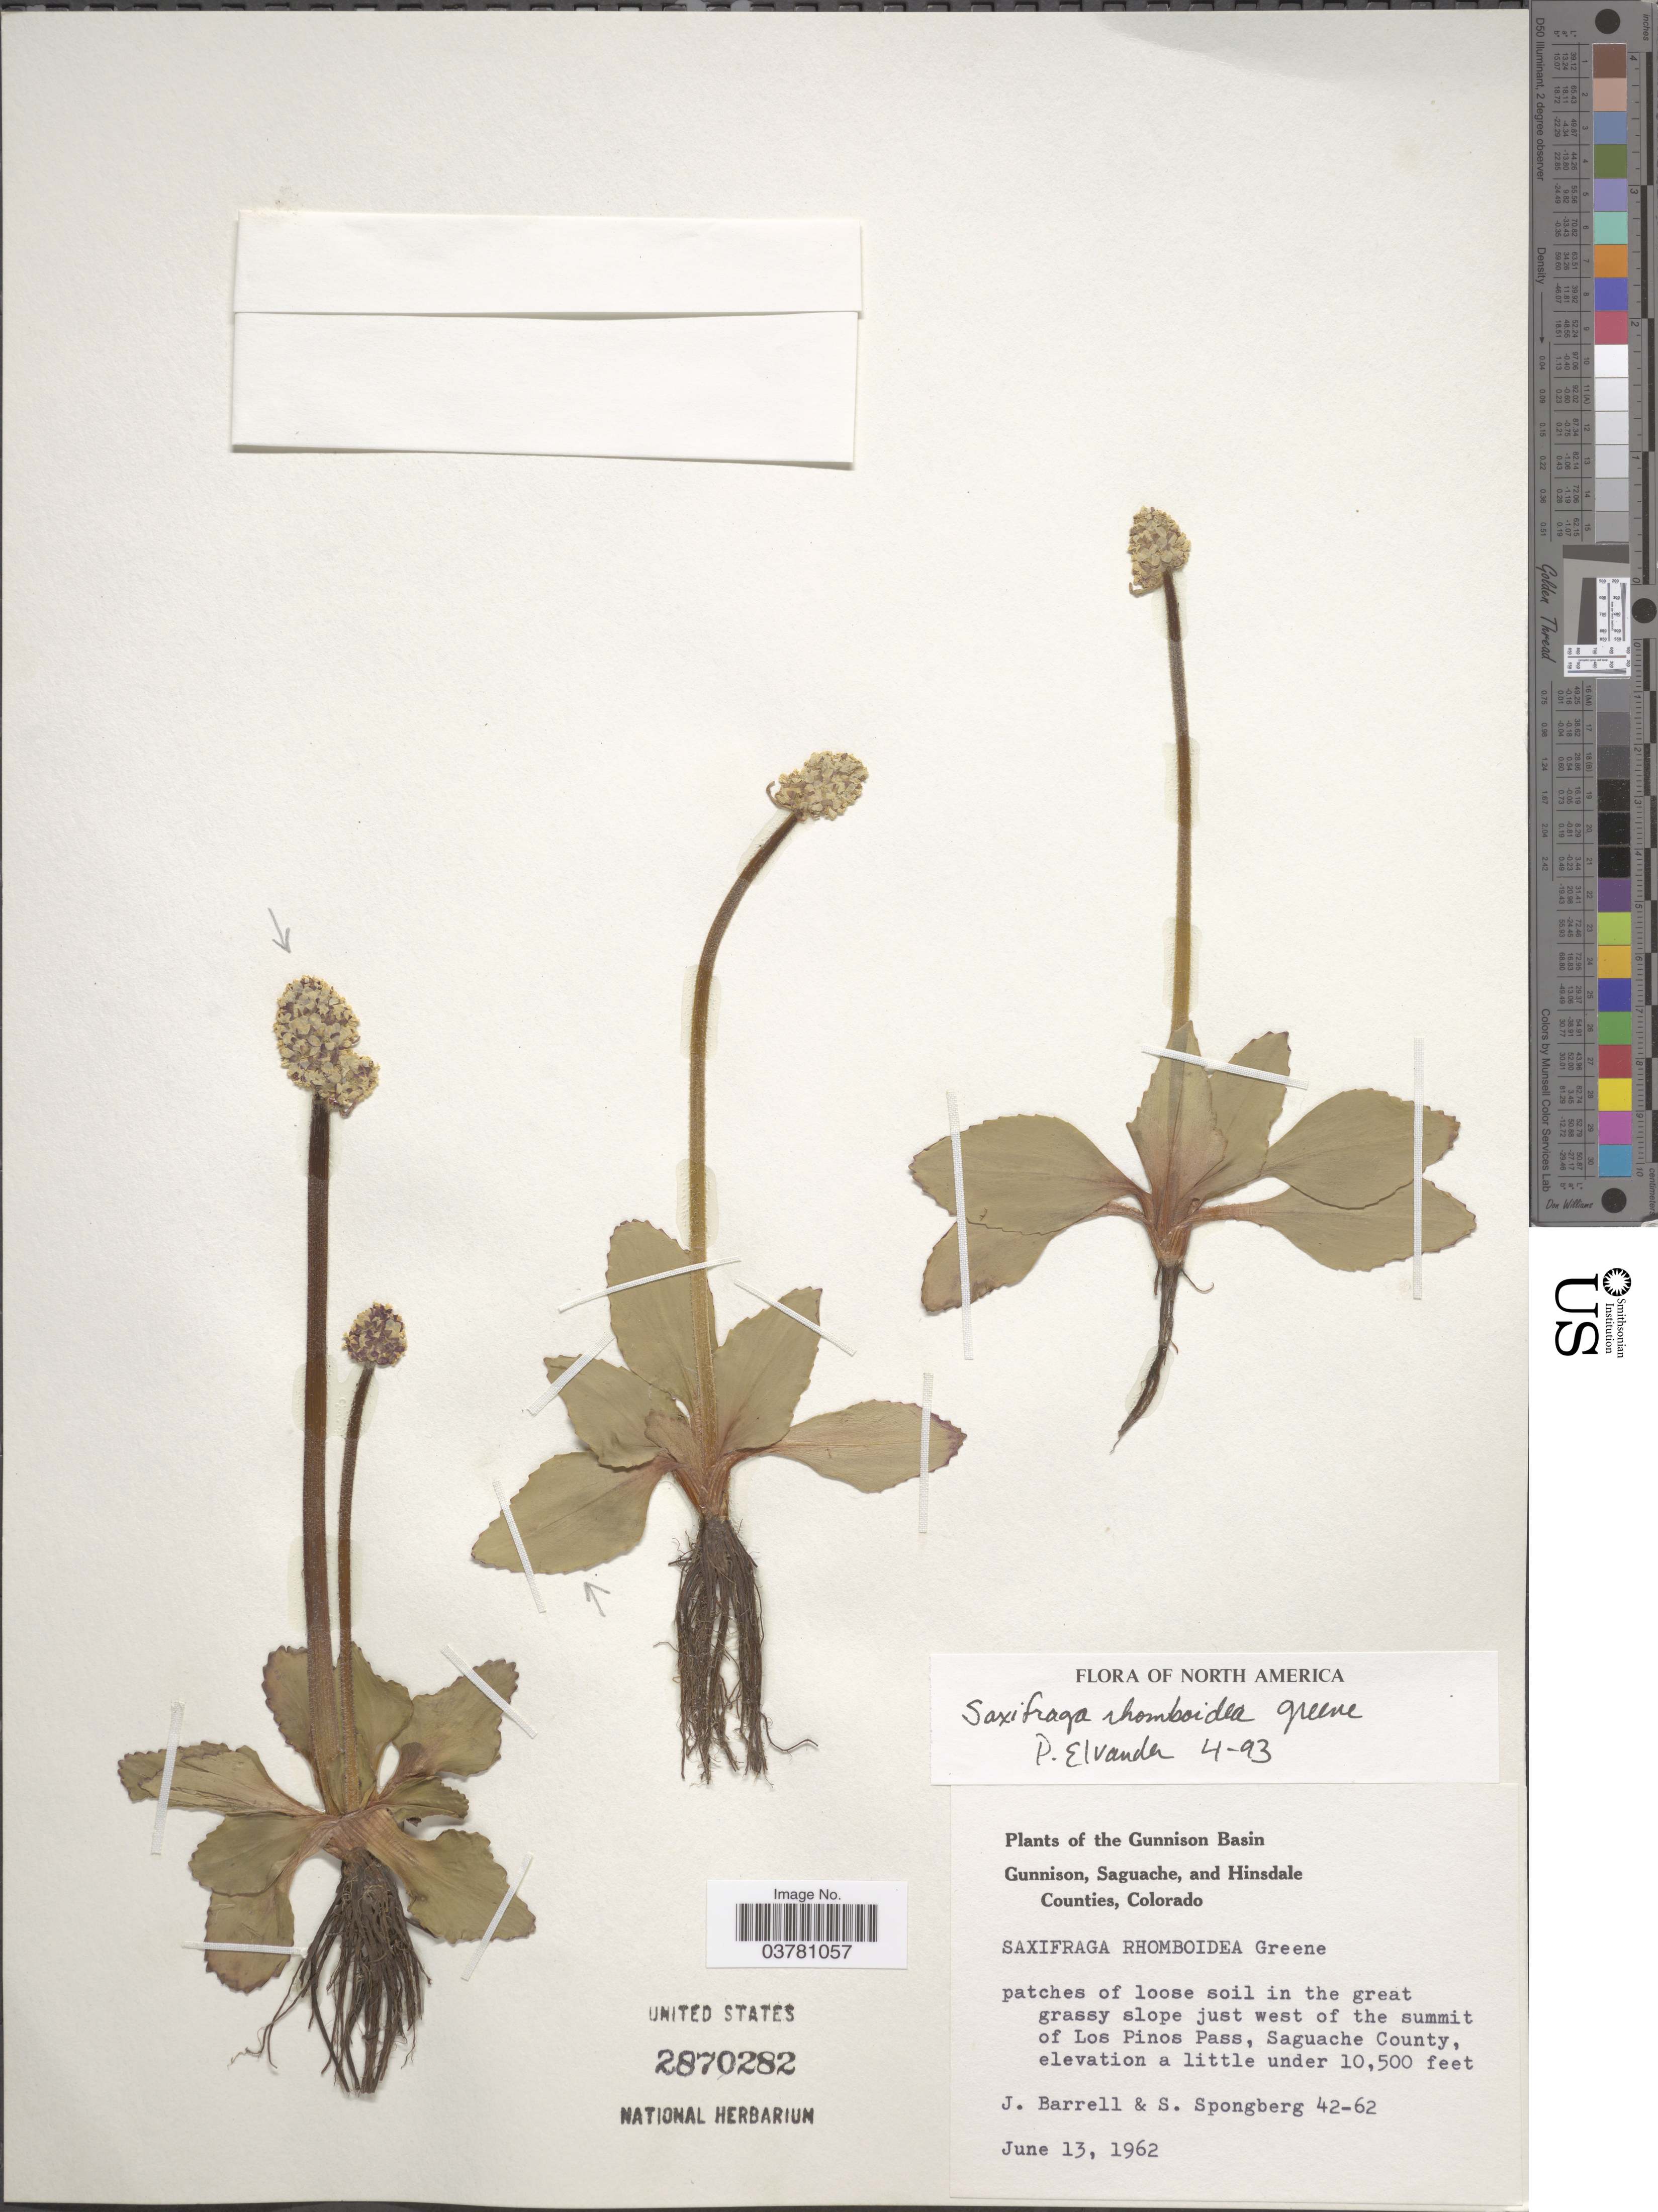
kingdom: Plantae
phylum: Tracheophyta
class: Magnoliopsida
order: Saxifragales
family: Saxifragaceae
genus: Micranthes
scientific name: Micranthes rhomboidea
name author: (Greene) Small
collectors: J. Barrell & S. A.Spongberg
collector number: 42-62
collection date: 1962-06-13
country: United States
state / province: Colorado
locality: The Gunnison Basin. In the great grassy slope just west of the summit of Los Pinos Pass, Saguache County.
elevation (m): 3200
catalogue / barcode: US 2870282